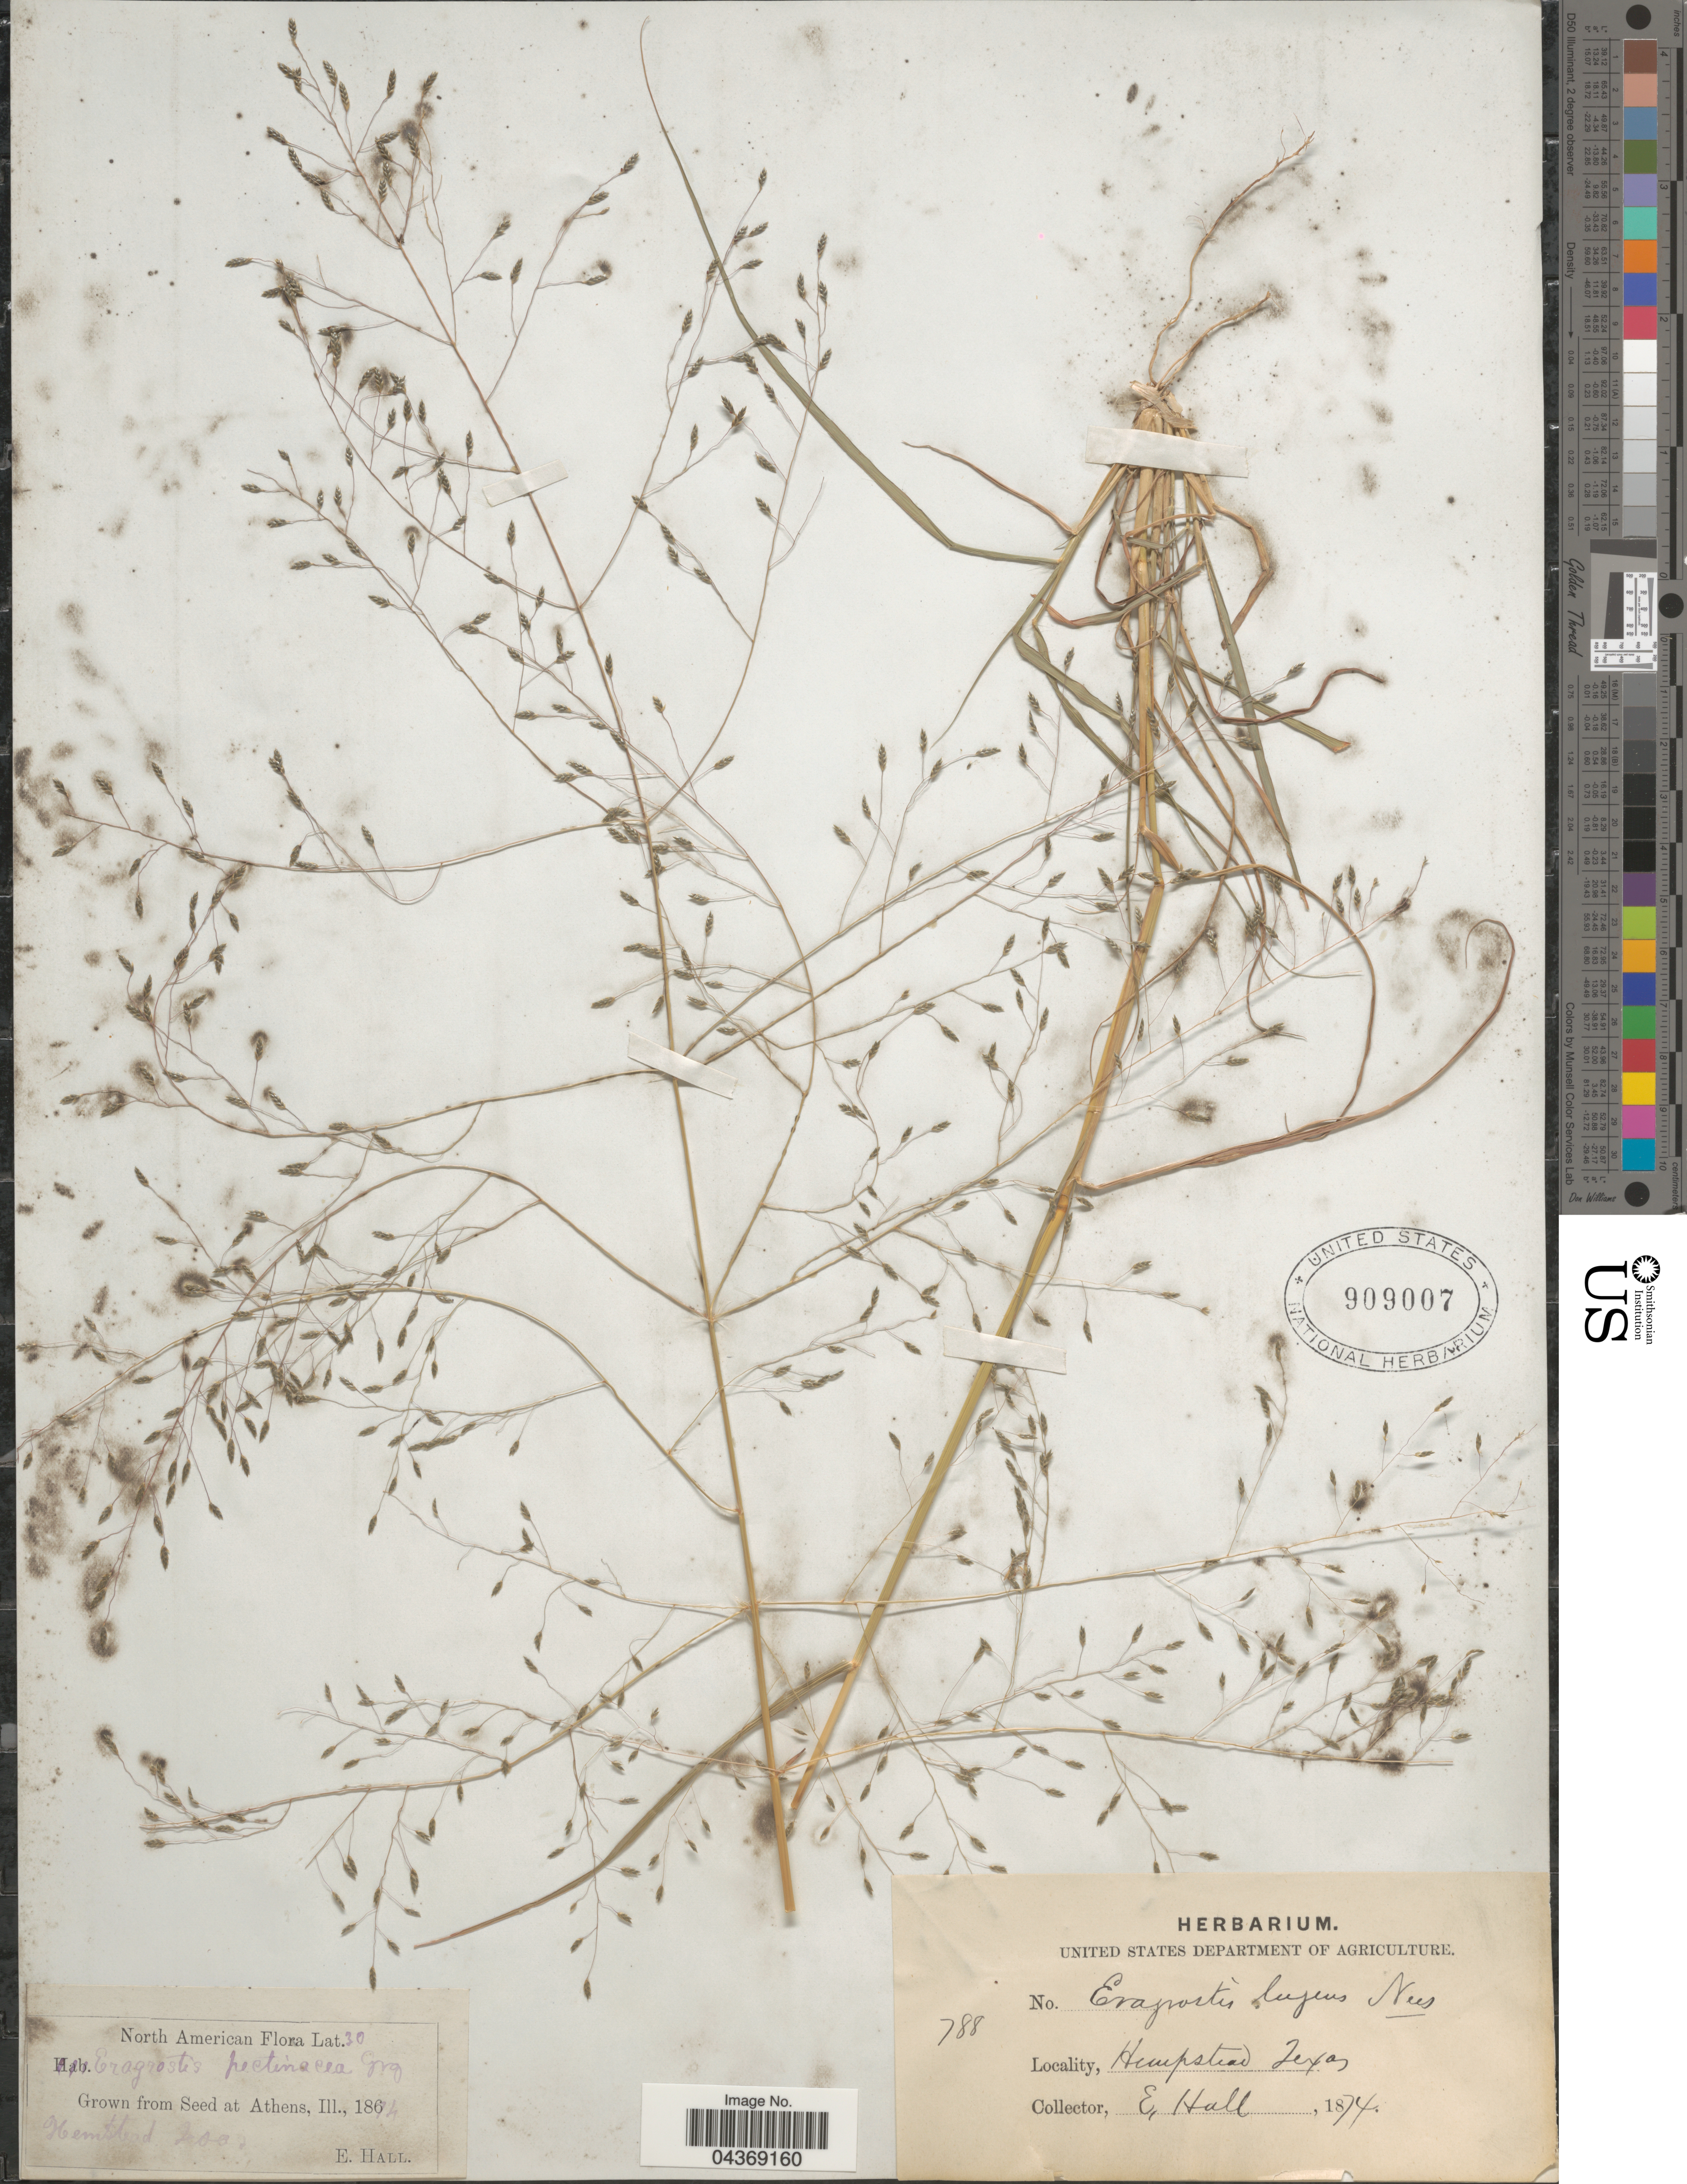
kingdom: Plantae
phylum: Tracheophyta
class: Liliopsida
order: Poales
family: Poaceae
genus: Eragrostis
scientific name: Eragrostis intermedia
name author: Hitchc.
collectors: E. Hall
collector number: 788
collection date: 1874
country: United States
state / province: Texas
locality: Hempstead.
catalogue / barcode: US 909007